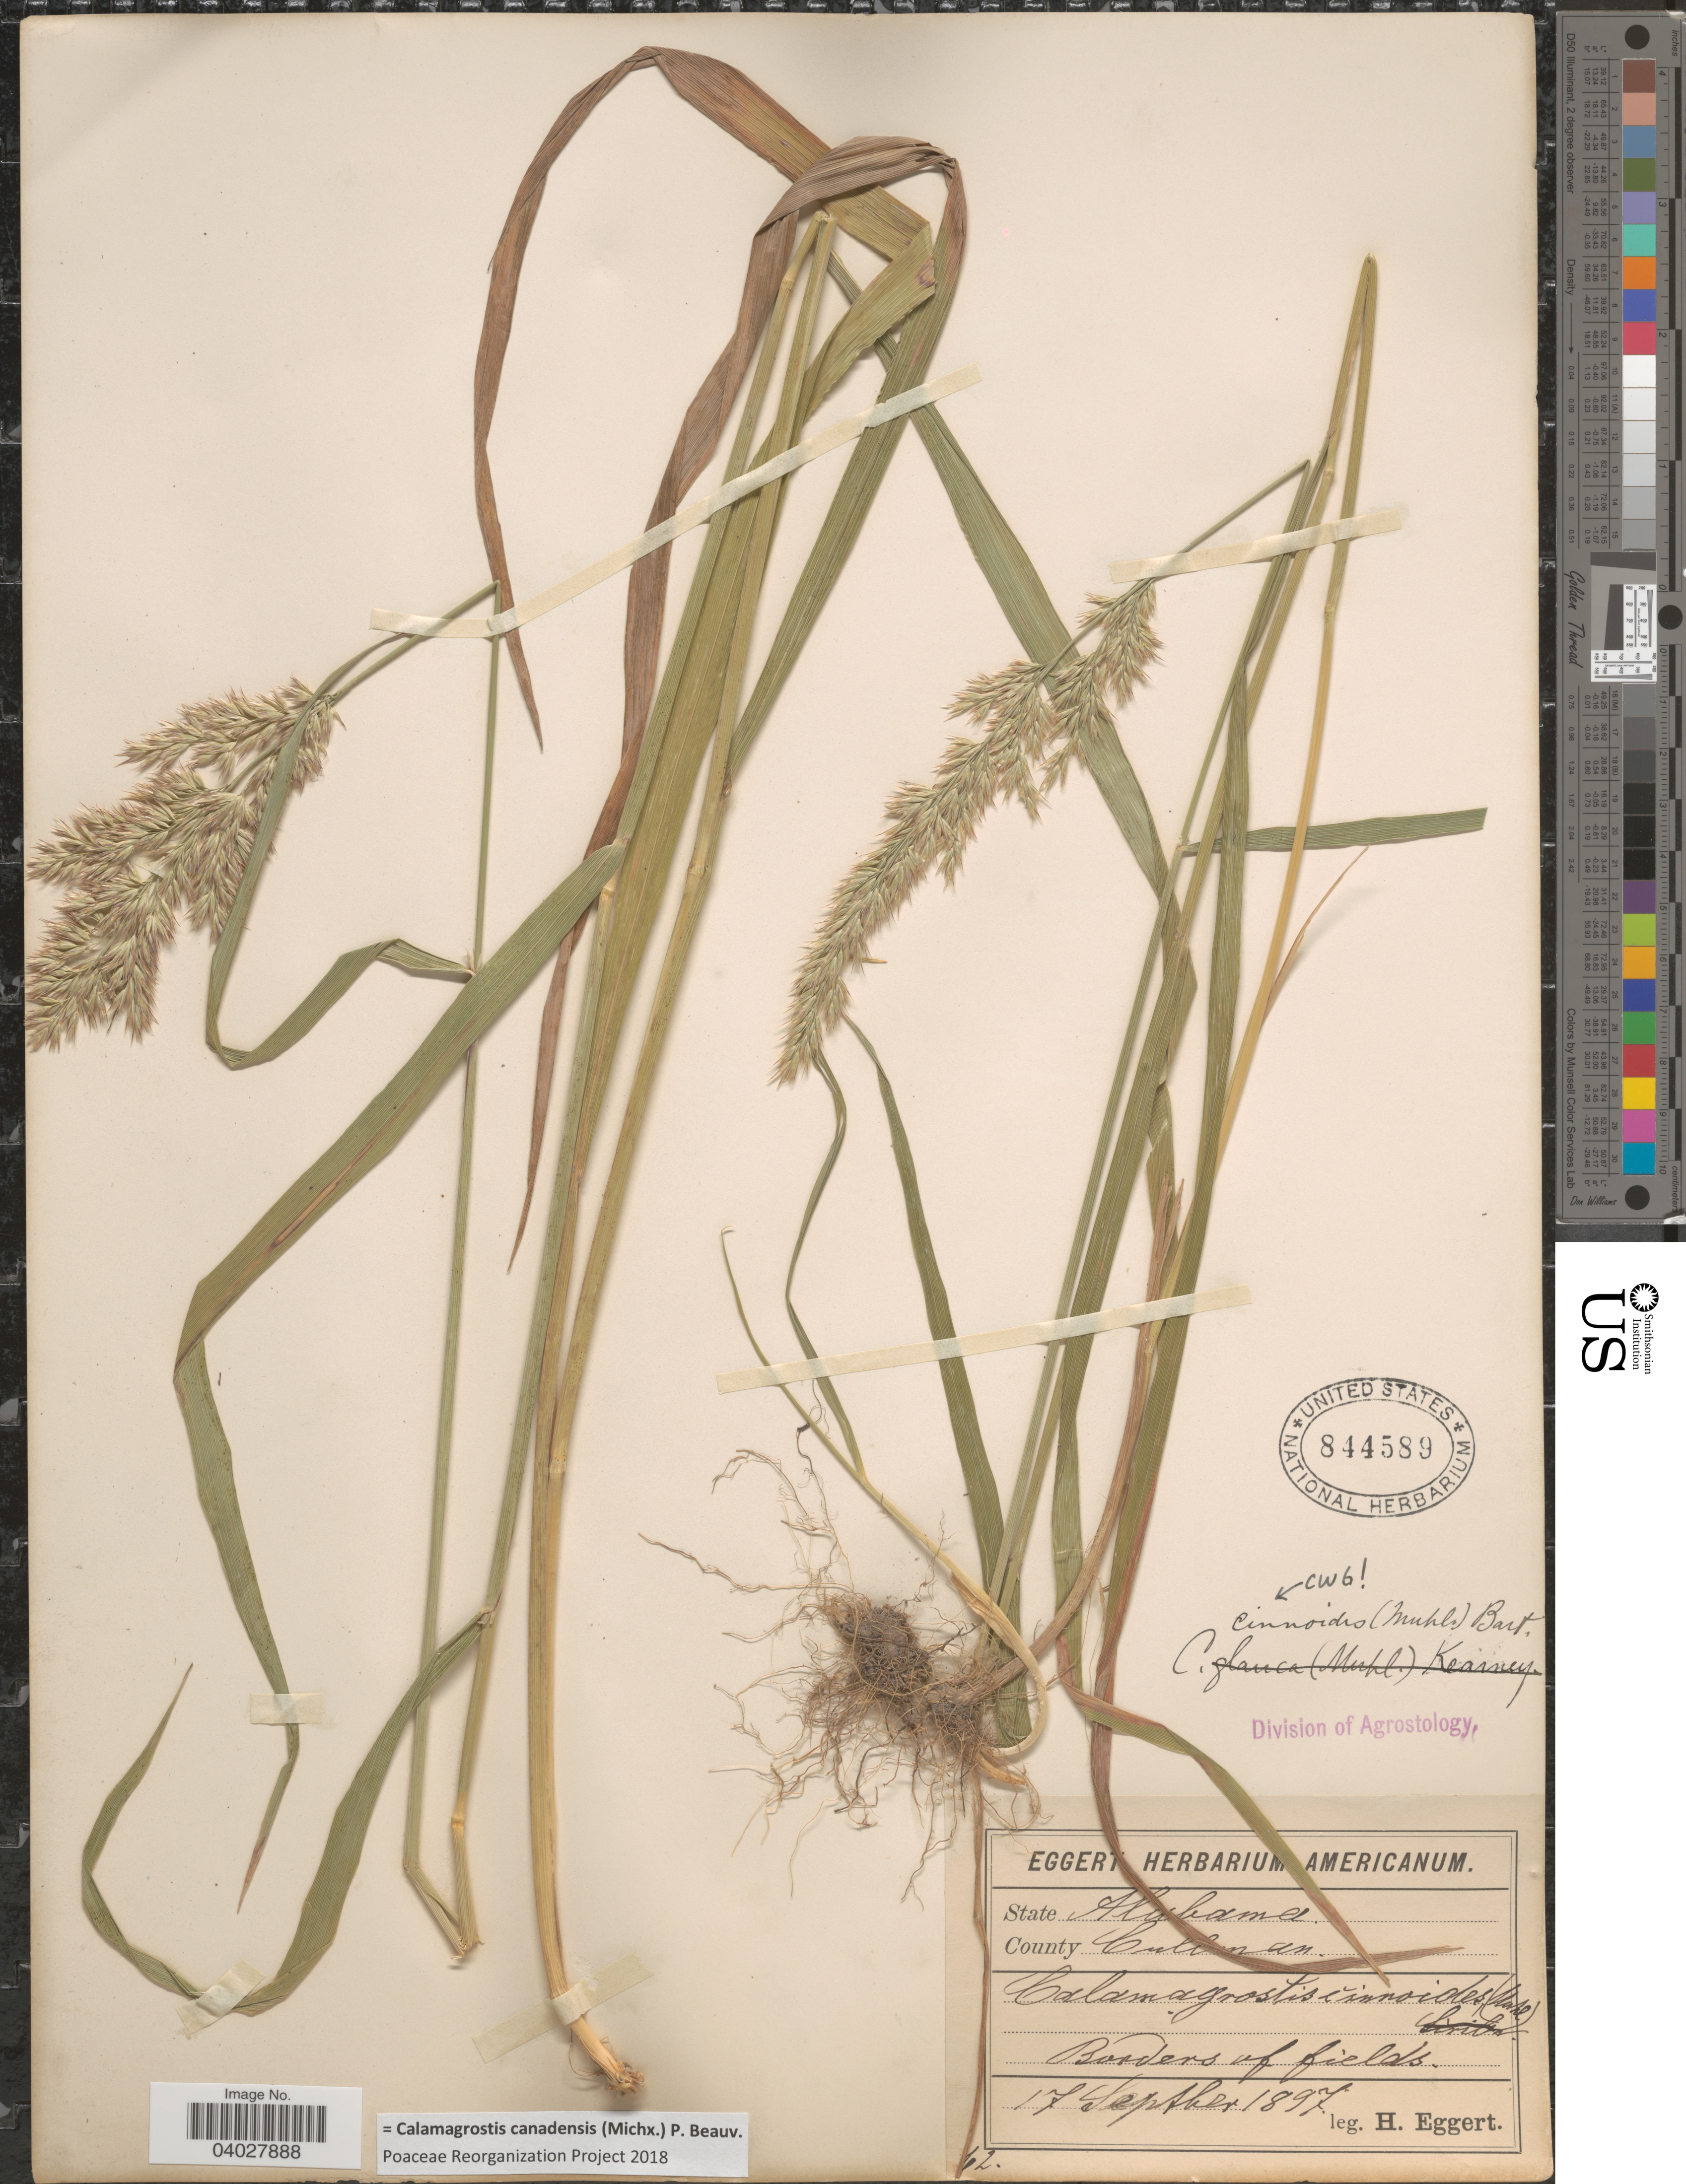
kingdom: Plantae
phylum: Tracheophyta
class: Liliopsida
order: Poales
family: Poaceae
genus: Calamagrostis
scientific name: Calamagrostis canadensis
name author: (Michx.) P. Beauv.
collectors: H. Eggert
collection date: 1897-09-17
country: United States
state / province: Alabama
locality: County Cullman. Borders of fields.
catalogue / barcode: US 844589